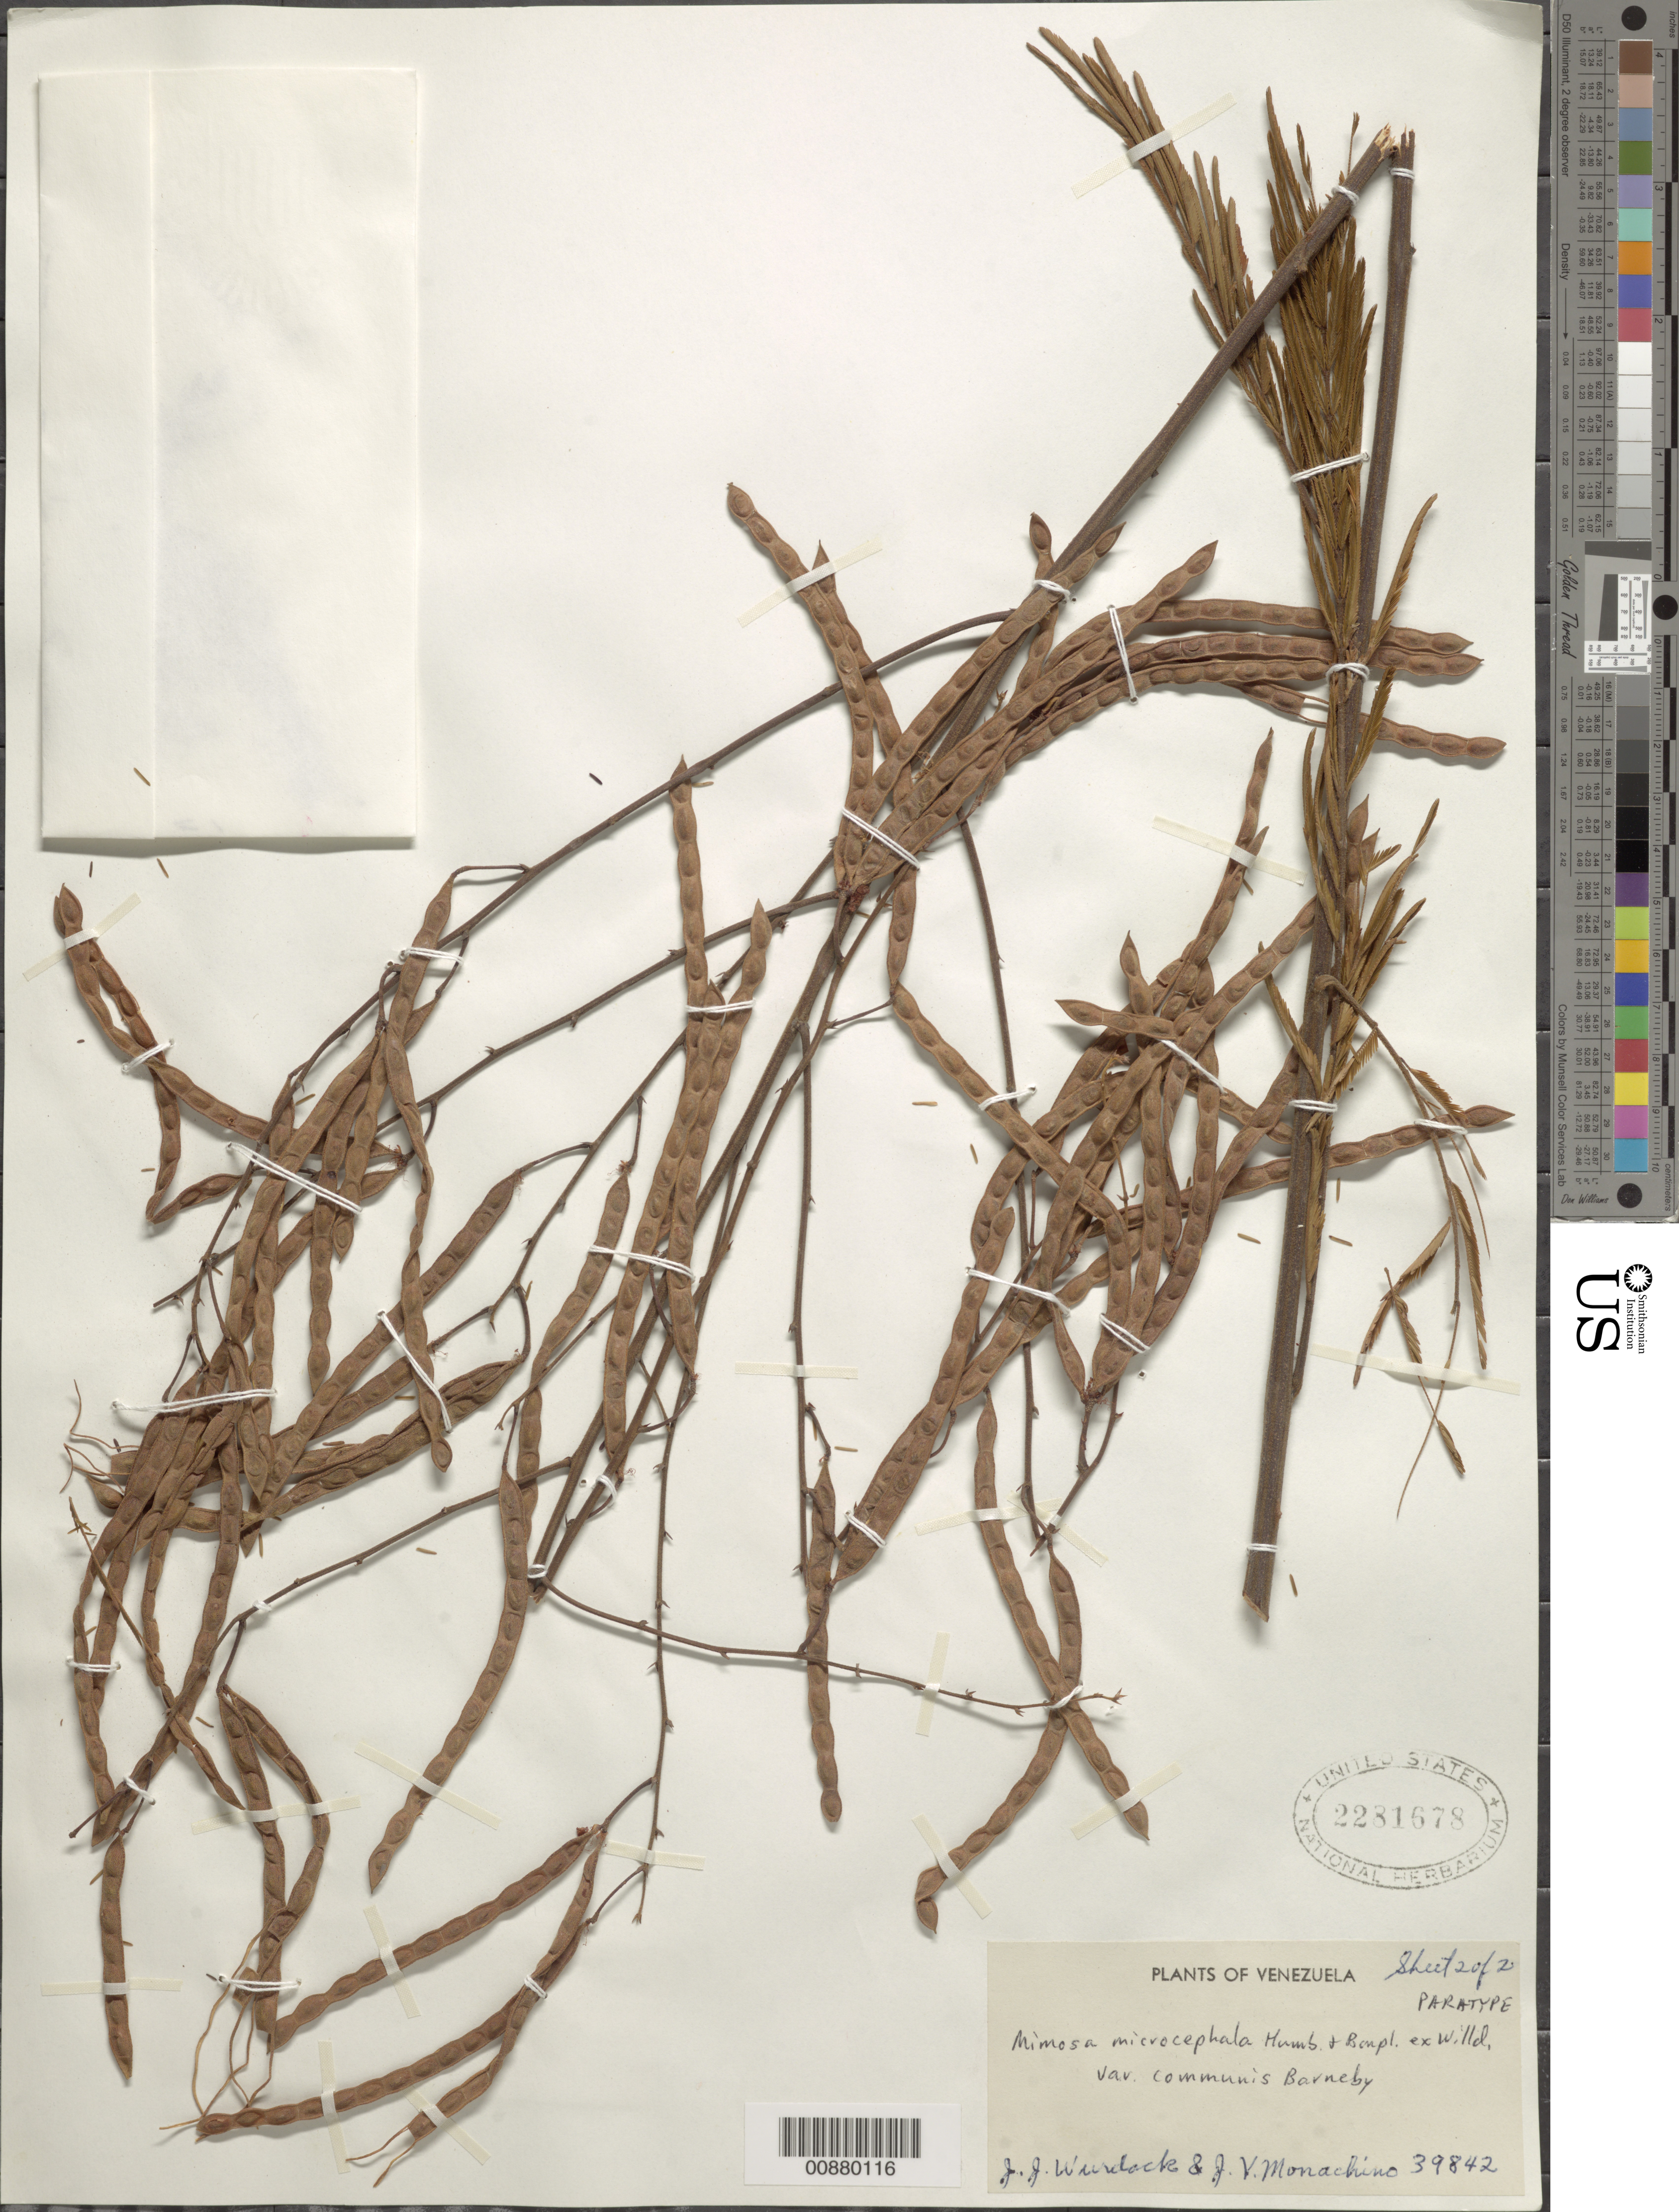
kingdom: Plantae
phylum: Tracheophyta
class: Magnoliopsida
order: Fabales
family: Fabaceae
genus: Mimosa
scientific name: Mimosa microcephala var. communis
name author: Barneby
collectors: J. J. Wurdack & J. V. Monachino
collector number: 39842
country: Venezuela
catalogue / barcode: US 2281678